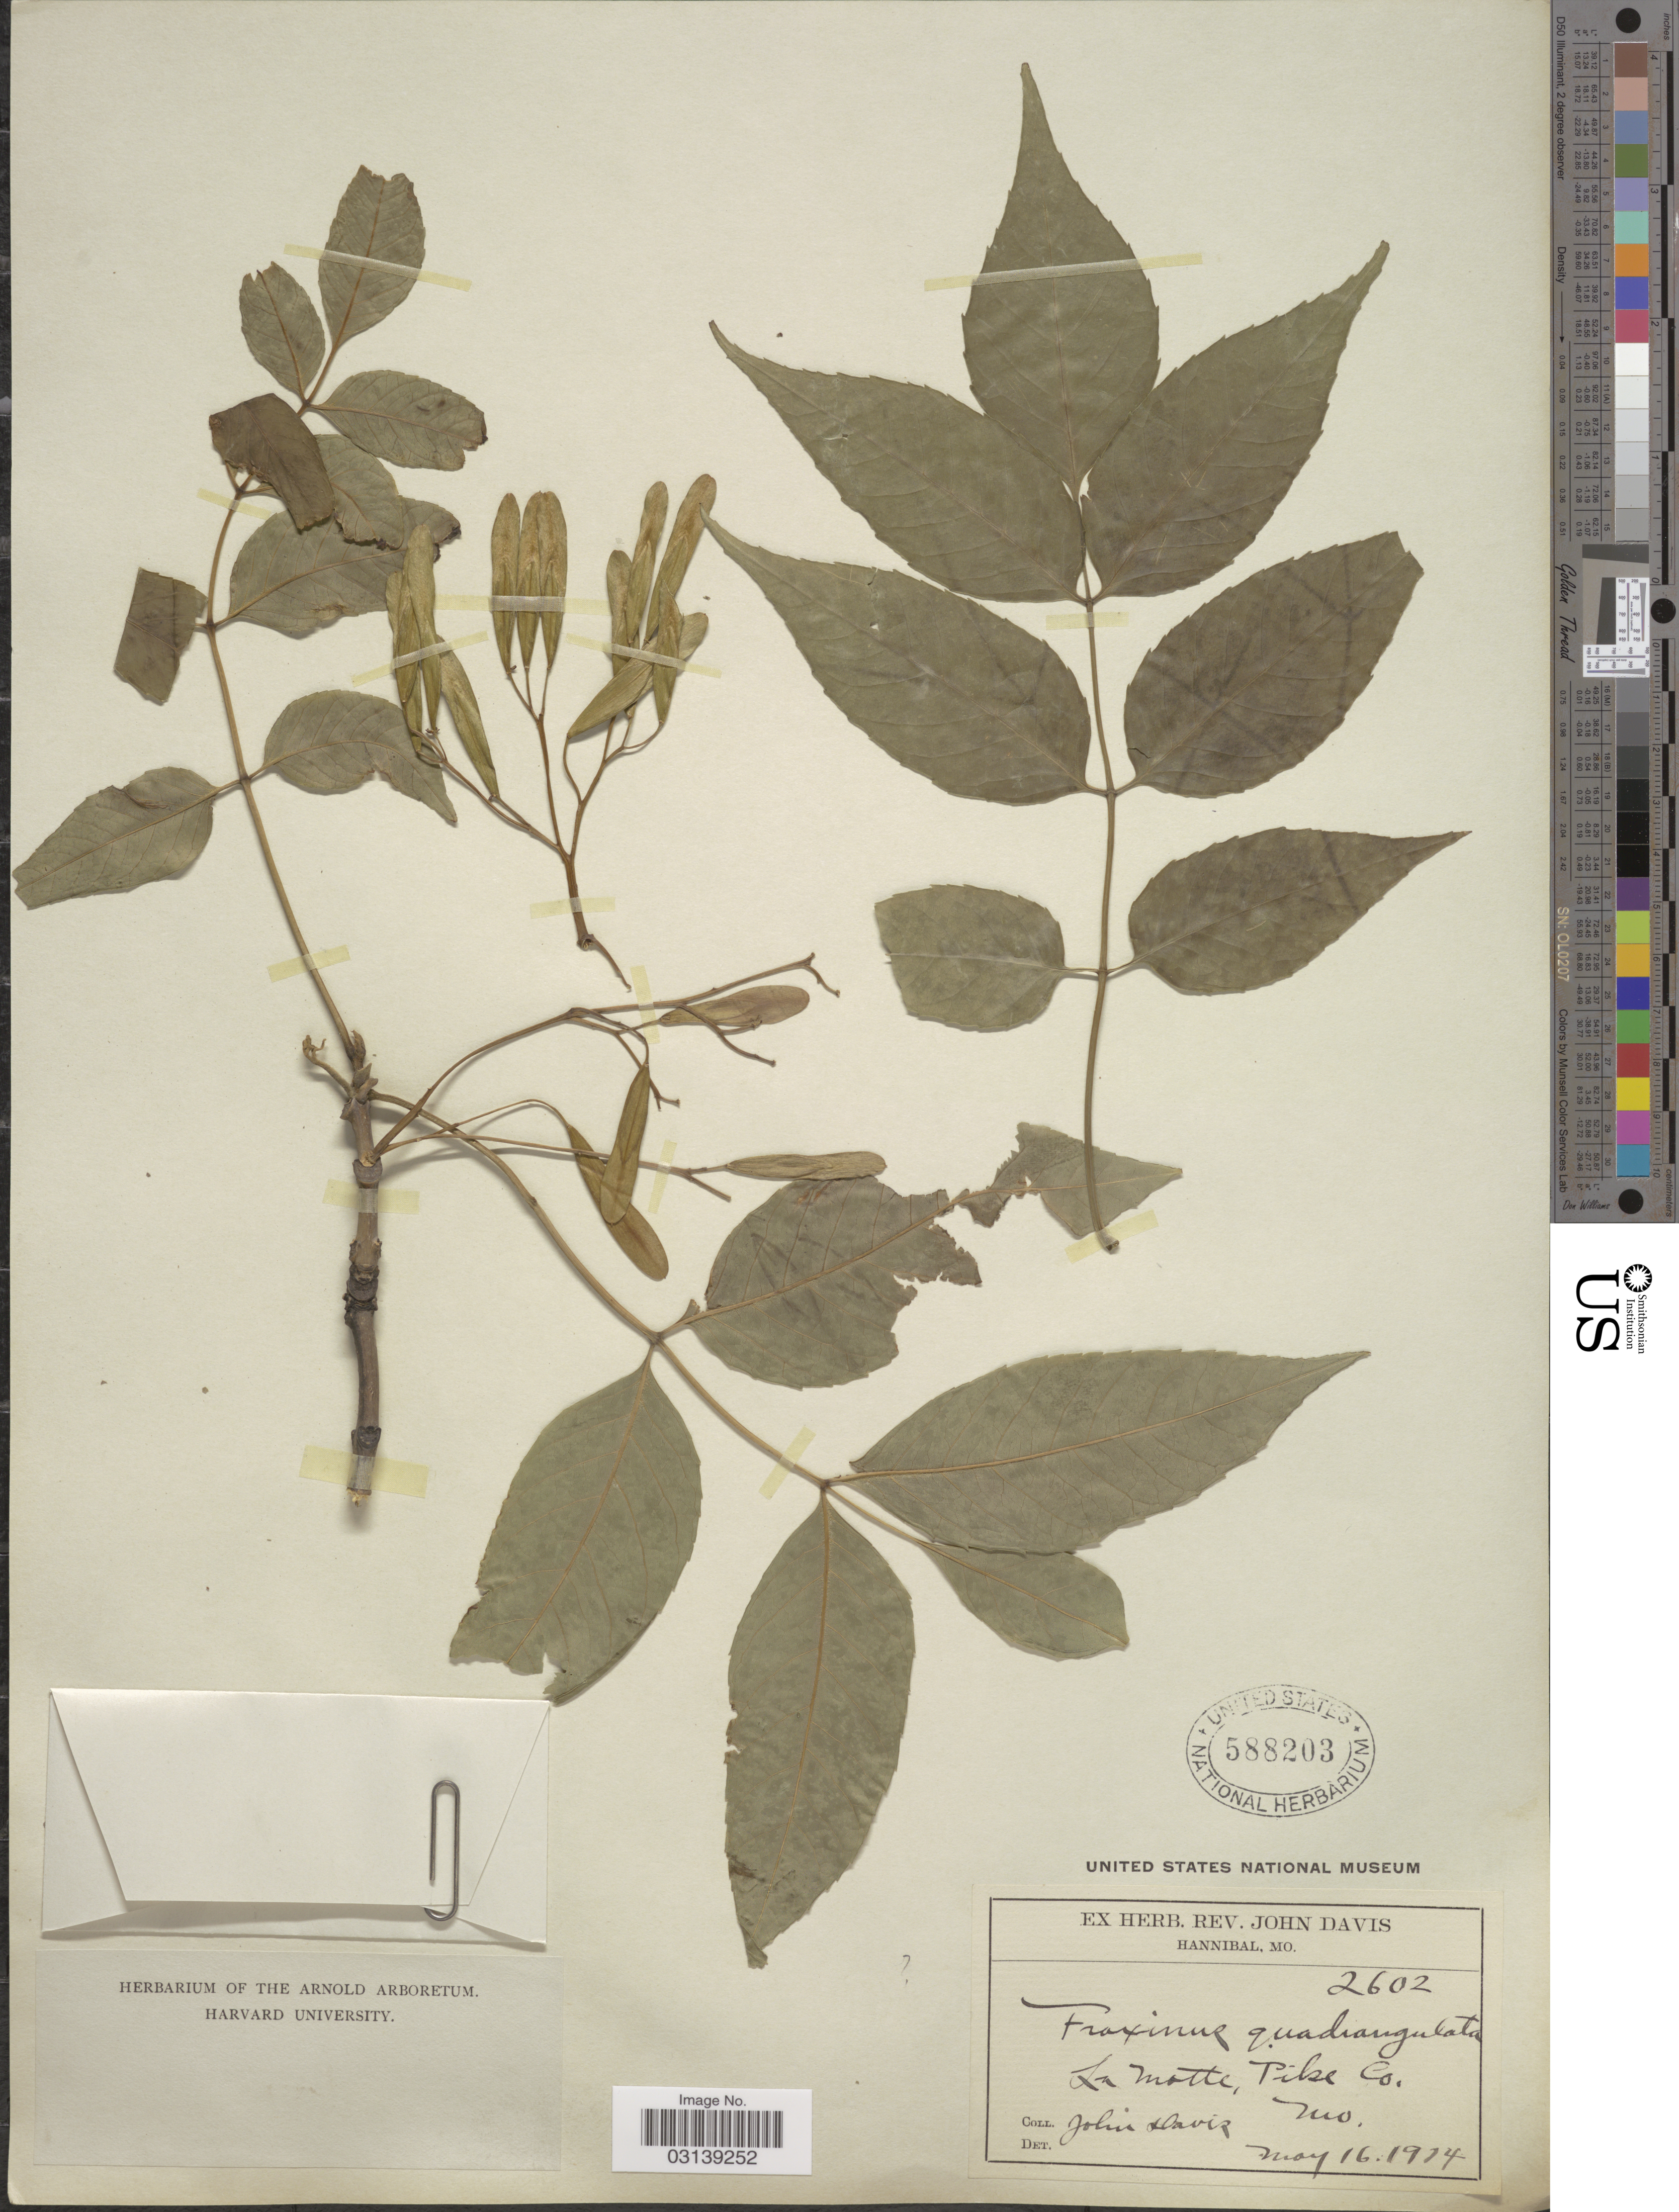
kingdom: Plantae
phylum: Tracheophyta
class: Magnoliopsida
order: Lamiales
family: Oleaceae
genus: Fraxinus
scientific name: Fraxinus quadrangulata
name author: Michx.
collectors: J. Davis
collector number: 2602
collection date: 1914-05-16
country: United States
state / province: Missouri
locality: La Motte, Pike Co.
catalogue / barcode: US 588203